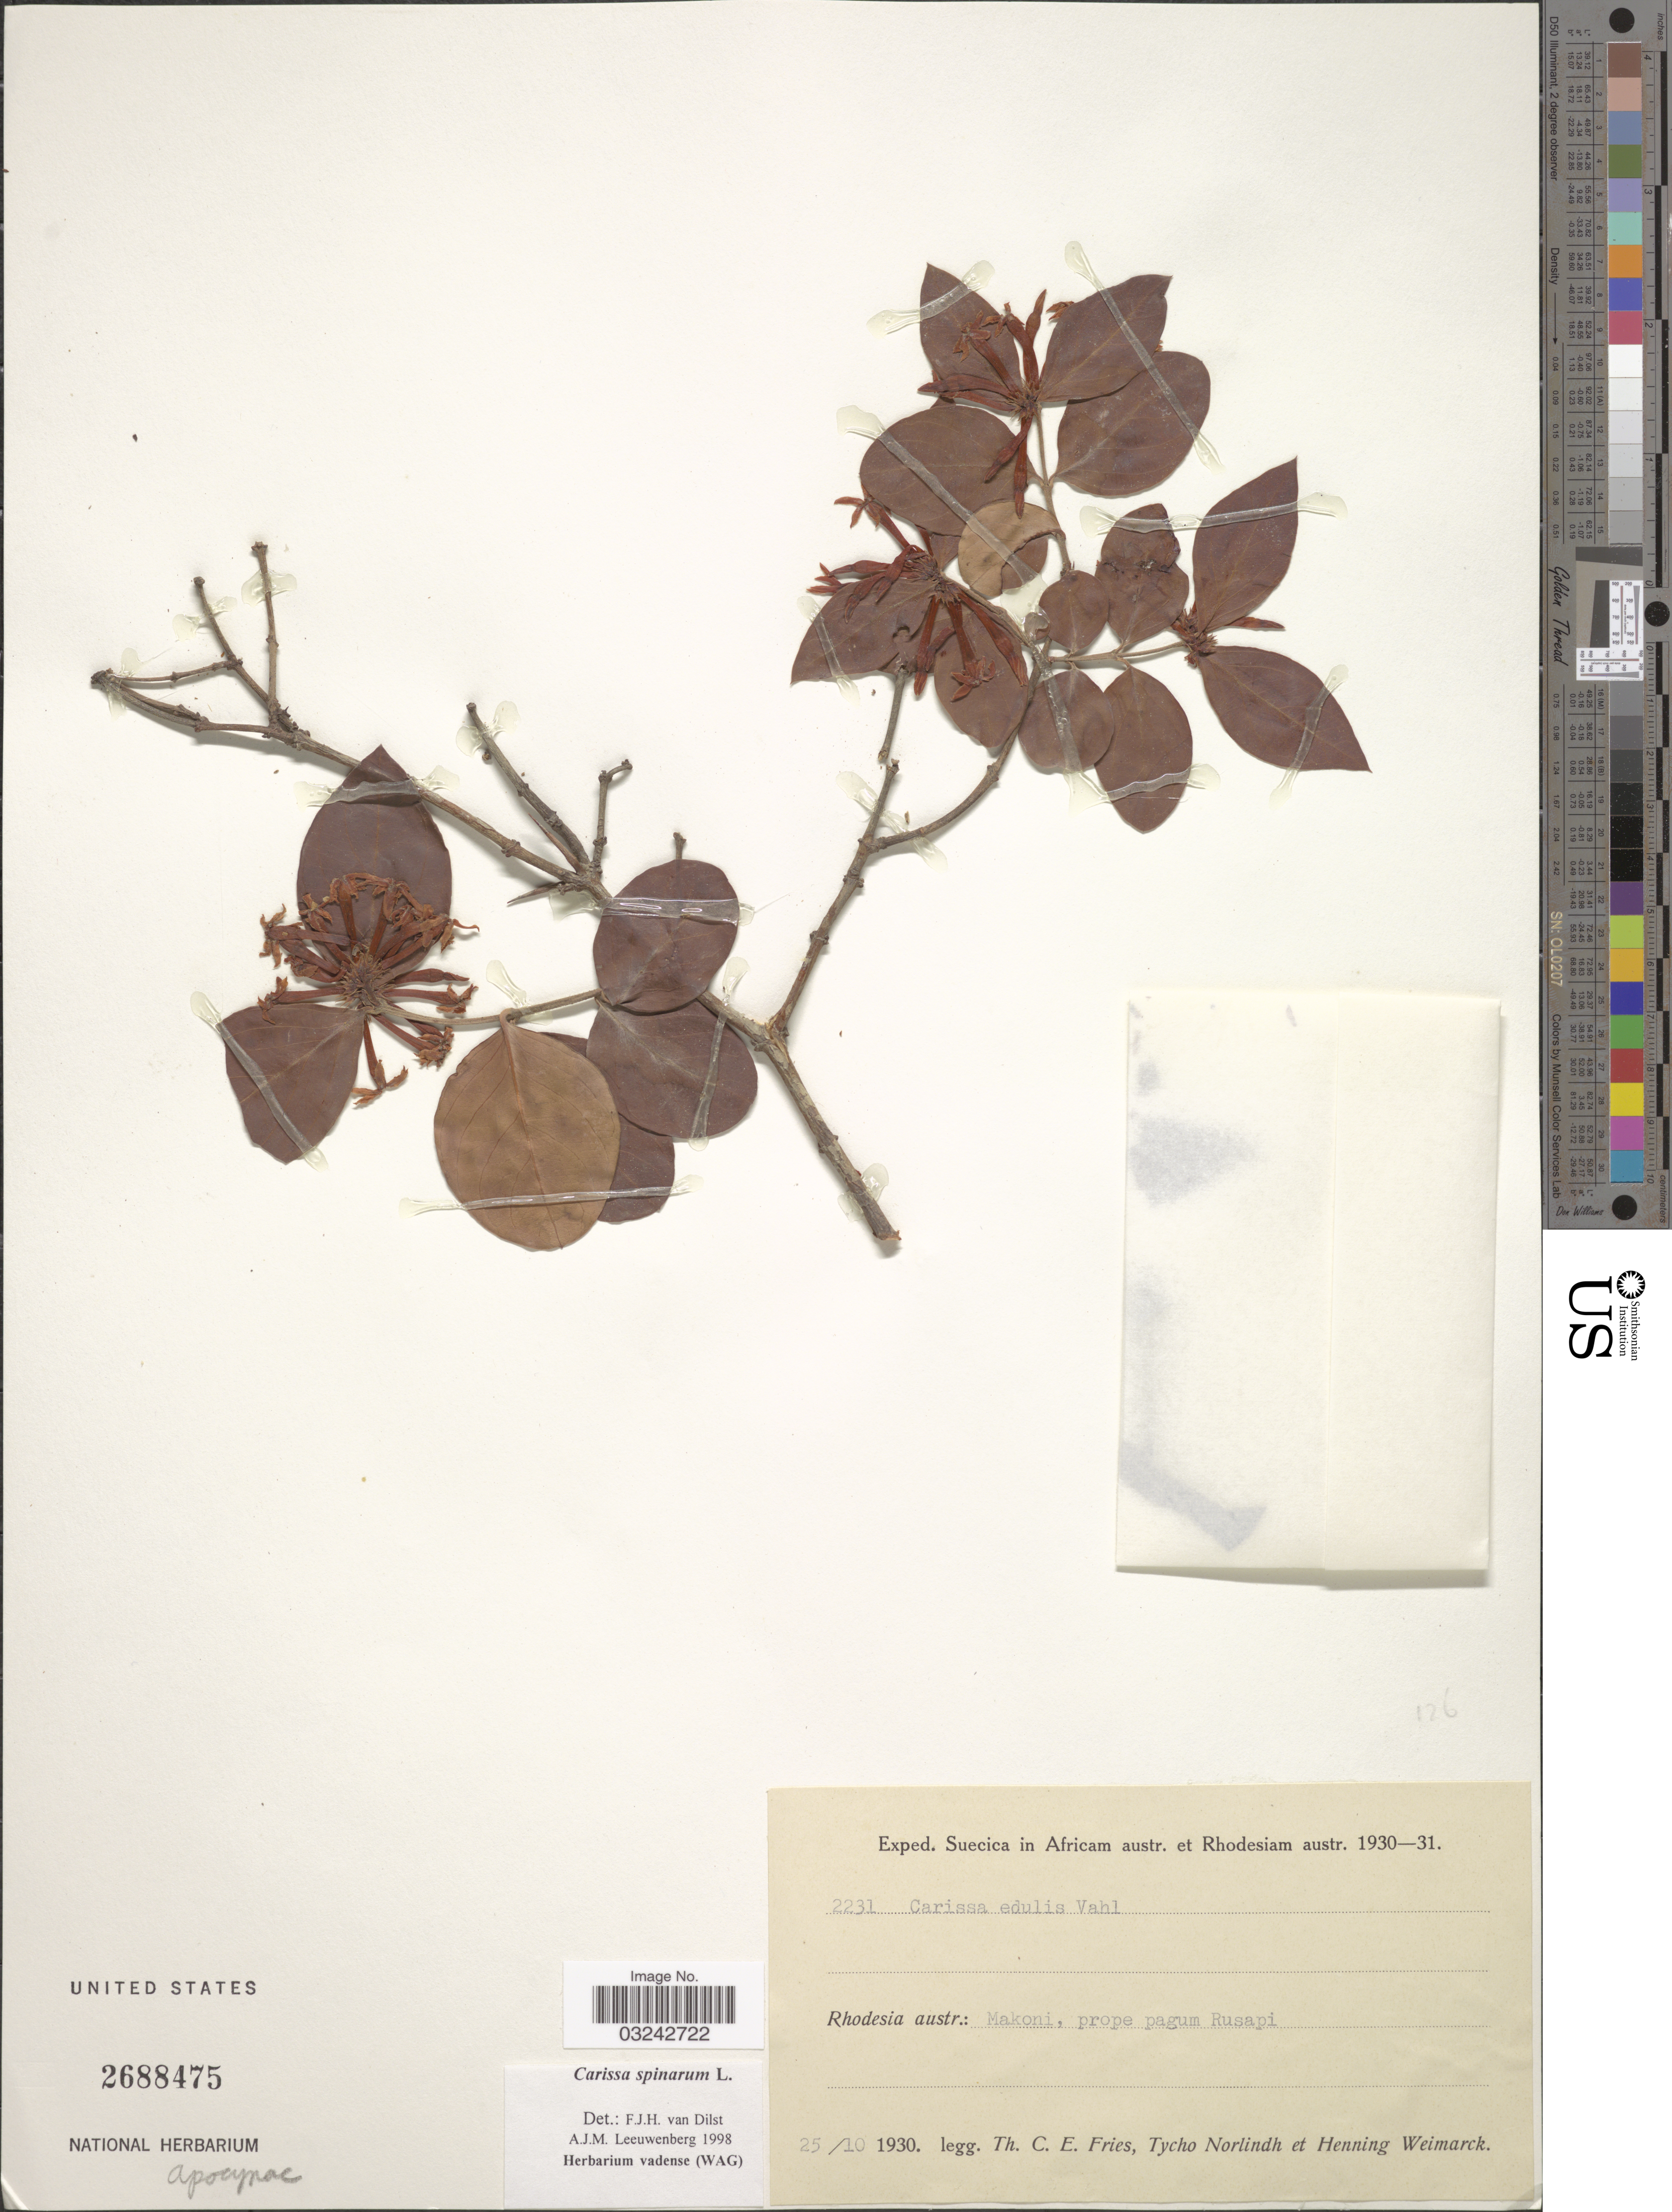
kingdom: Plantae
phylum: Tracheophyta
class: Magnoliopsida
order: Gentianales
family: Apocynaceae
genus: Carissa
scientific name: Carissa spinarum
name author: L.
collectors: T. C. E. Fries, N. T. Norlindh & H. Weimarck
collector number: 2231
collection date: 1930-10-25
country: Zimbabwe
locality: Rhodesia austr.: Makoni, prope pagum Rusapi.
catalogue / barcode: US 2688475